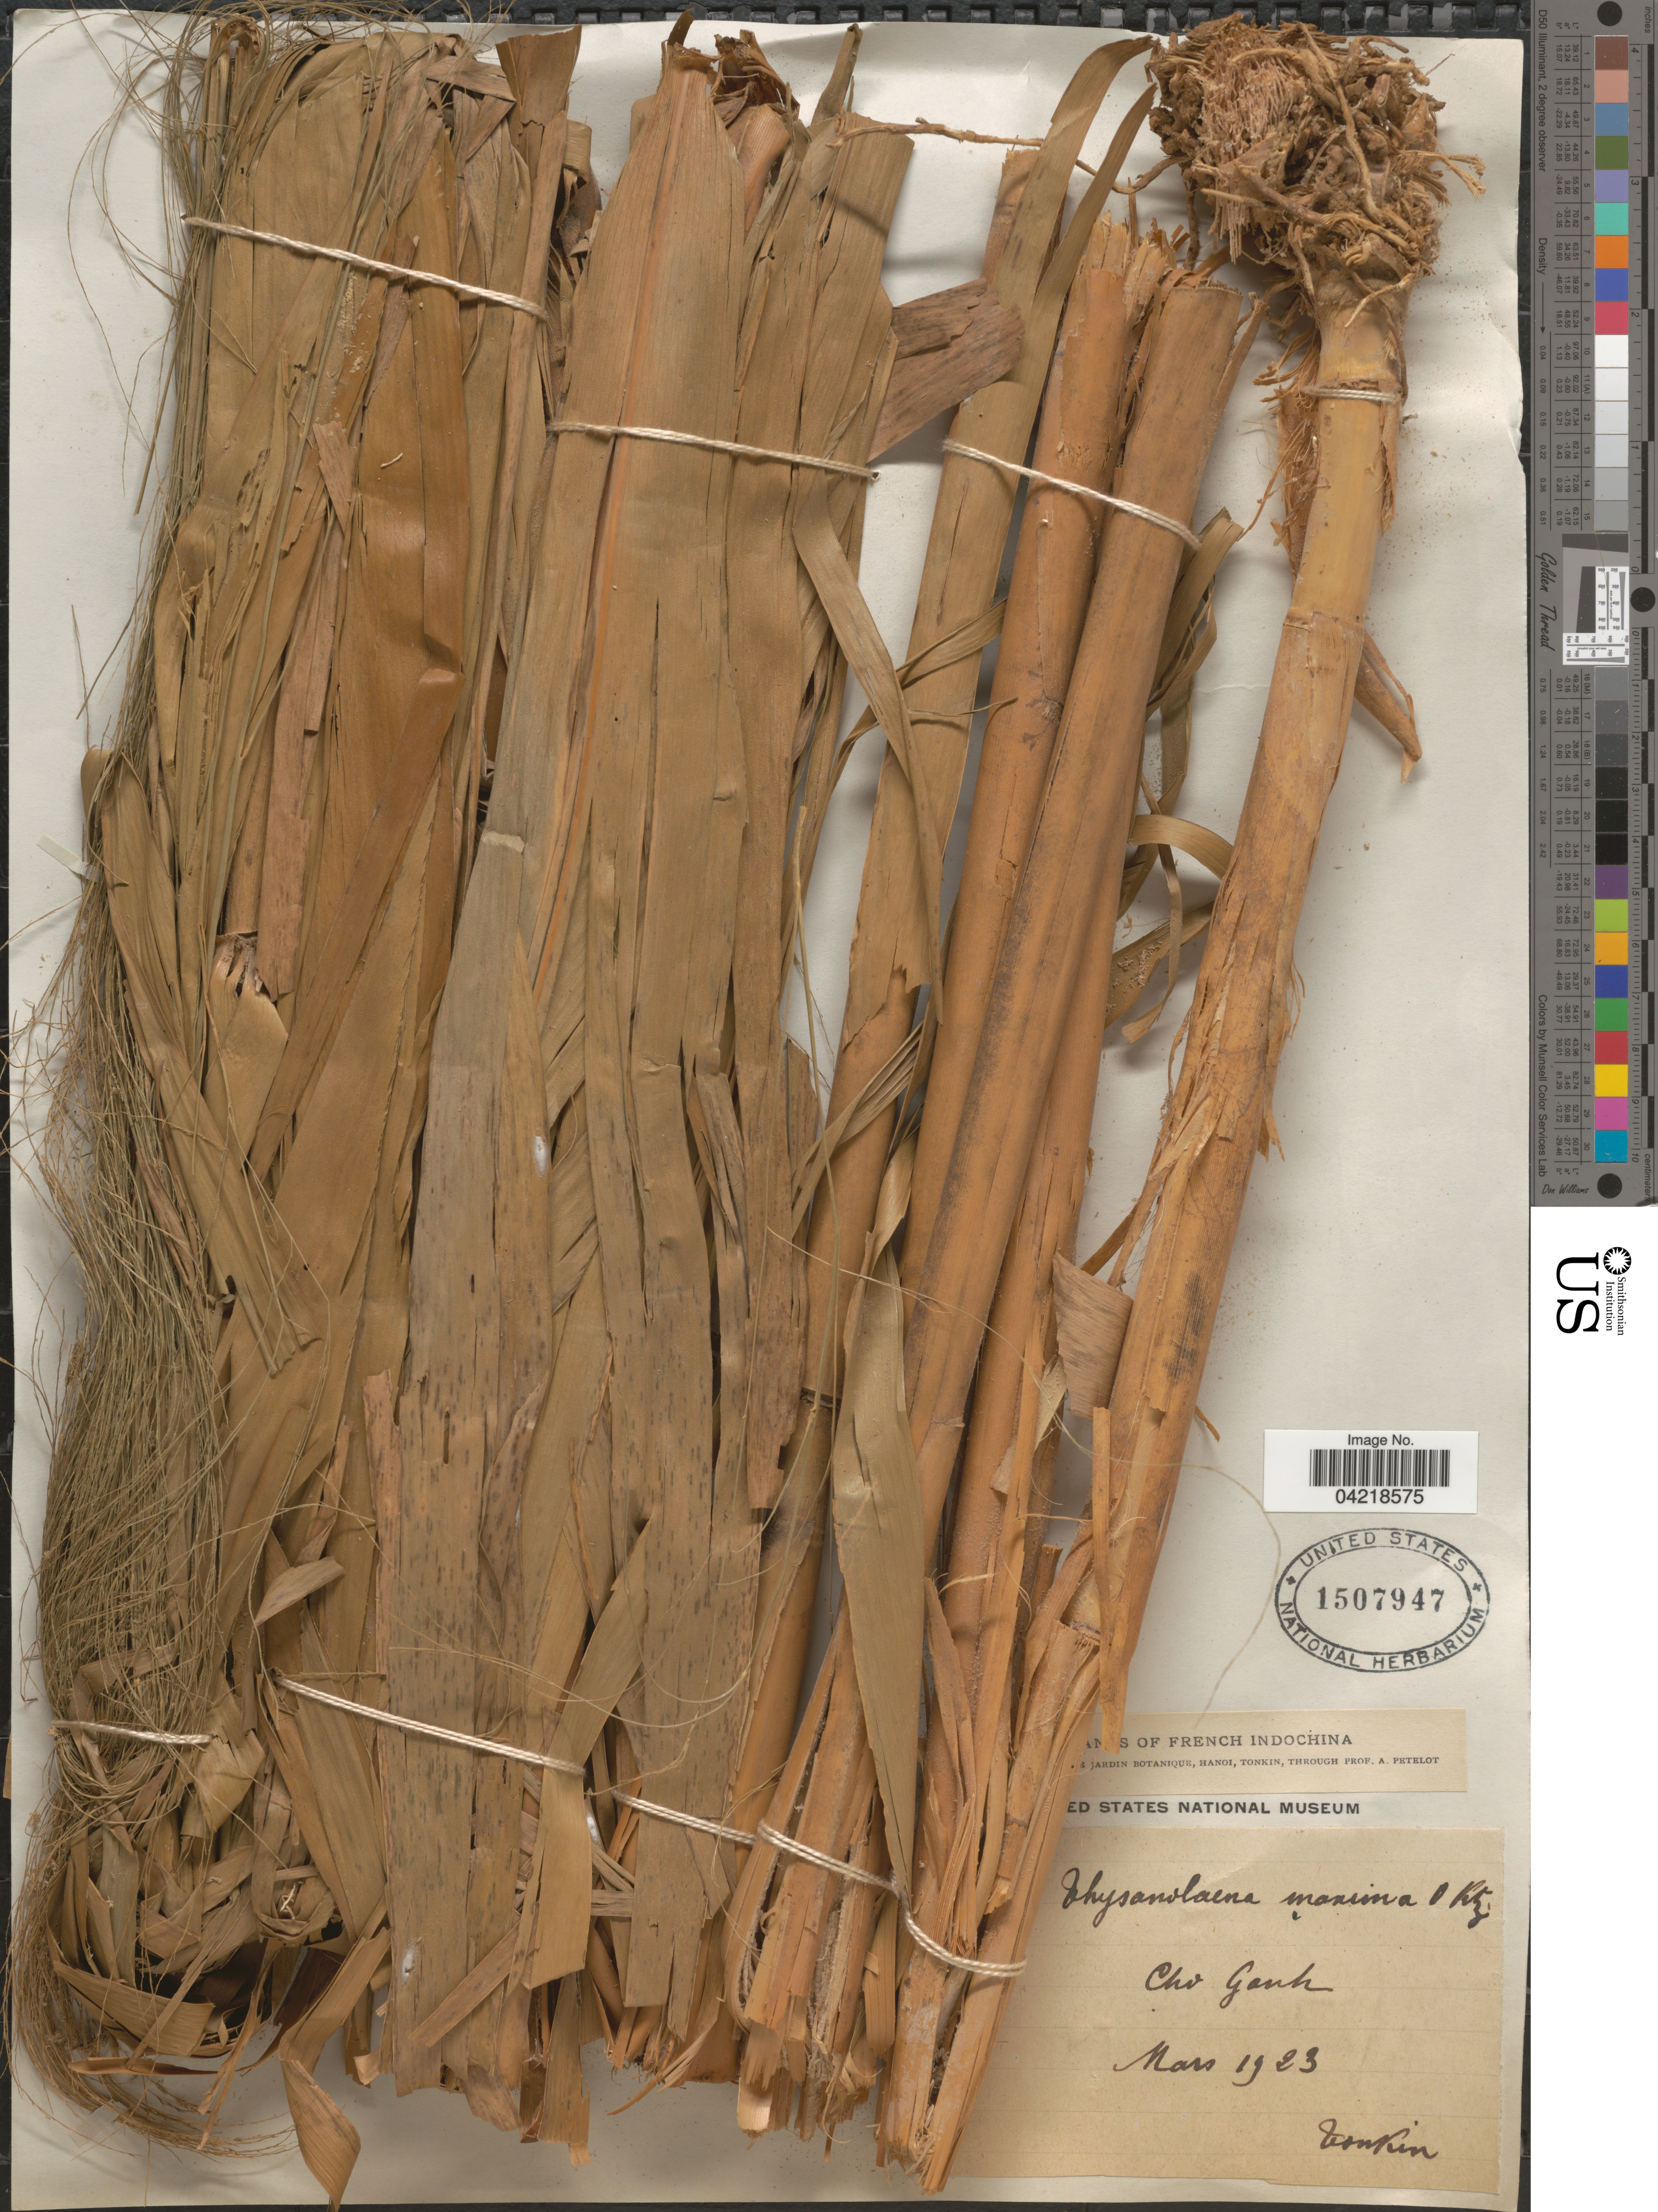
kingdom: Plantae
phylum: Tracheophyta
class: Liliopsida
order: Poales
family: Poaceae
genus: Thysanolaena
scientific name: Thysanolaena latifolia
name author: (Roxb. ex Hornem.) Honda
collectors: P. A. Pételot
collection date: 1923-03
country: Vietnam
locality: Cho Ganh.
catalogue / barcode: US 1507947